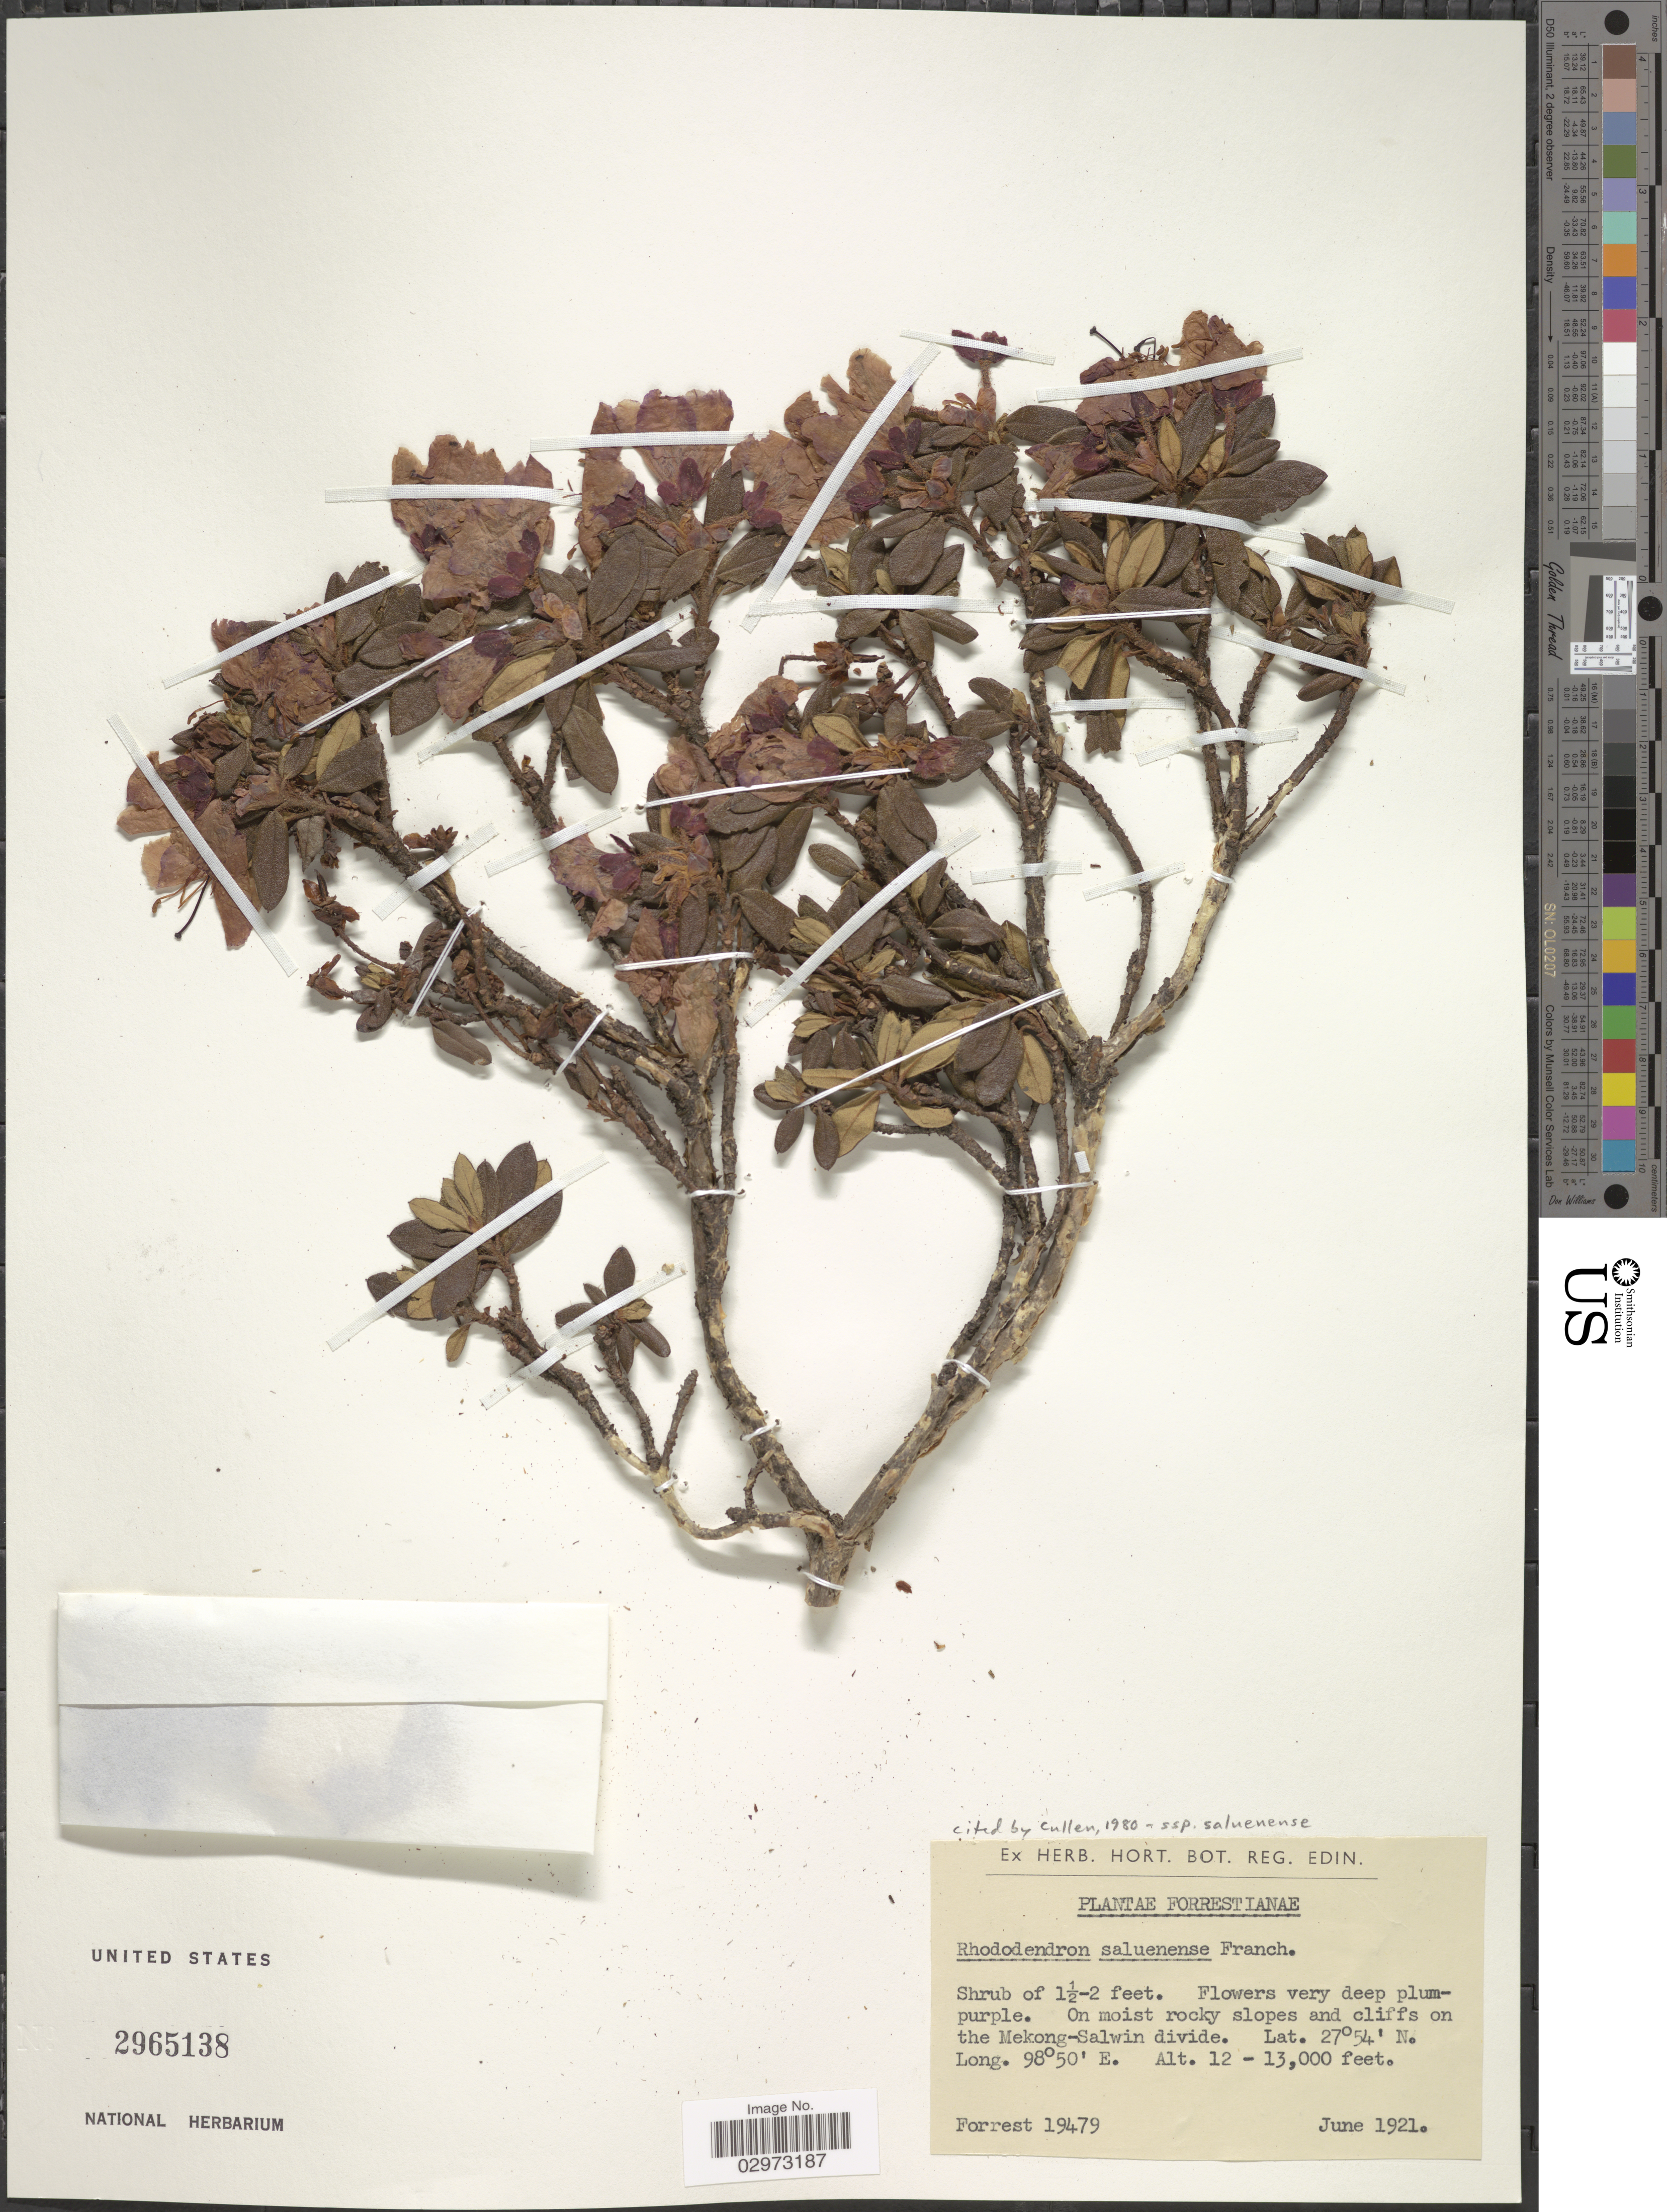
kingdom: Plantae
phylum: Tracheophyta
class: Magnoliopsida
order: Ericales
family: Ericaceae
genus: Rhododendron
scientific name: Rhododendron saluenense subsp. saluenense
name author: Franch.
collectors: -. Forrest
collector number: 19479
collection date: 1921-06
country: China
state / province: Yunnan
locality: On moist rocky slopes and cliffs on the Mekong-Salwin divide.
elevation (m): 3658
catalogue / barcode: US 2965138